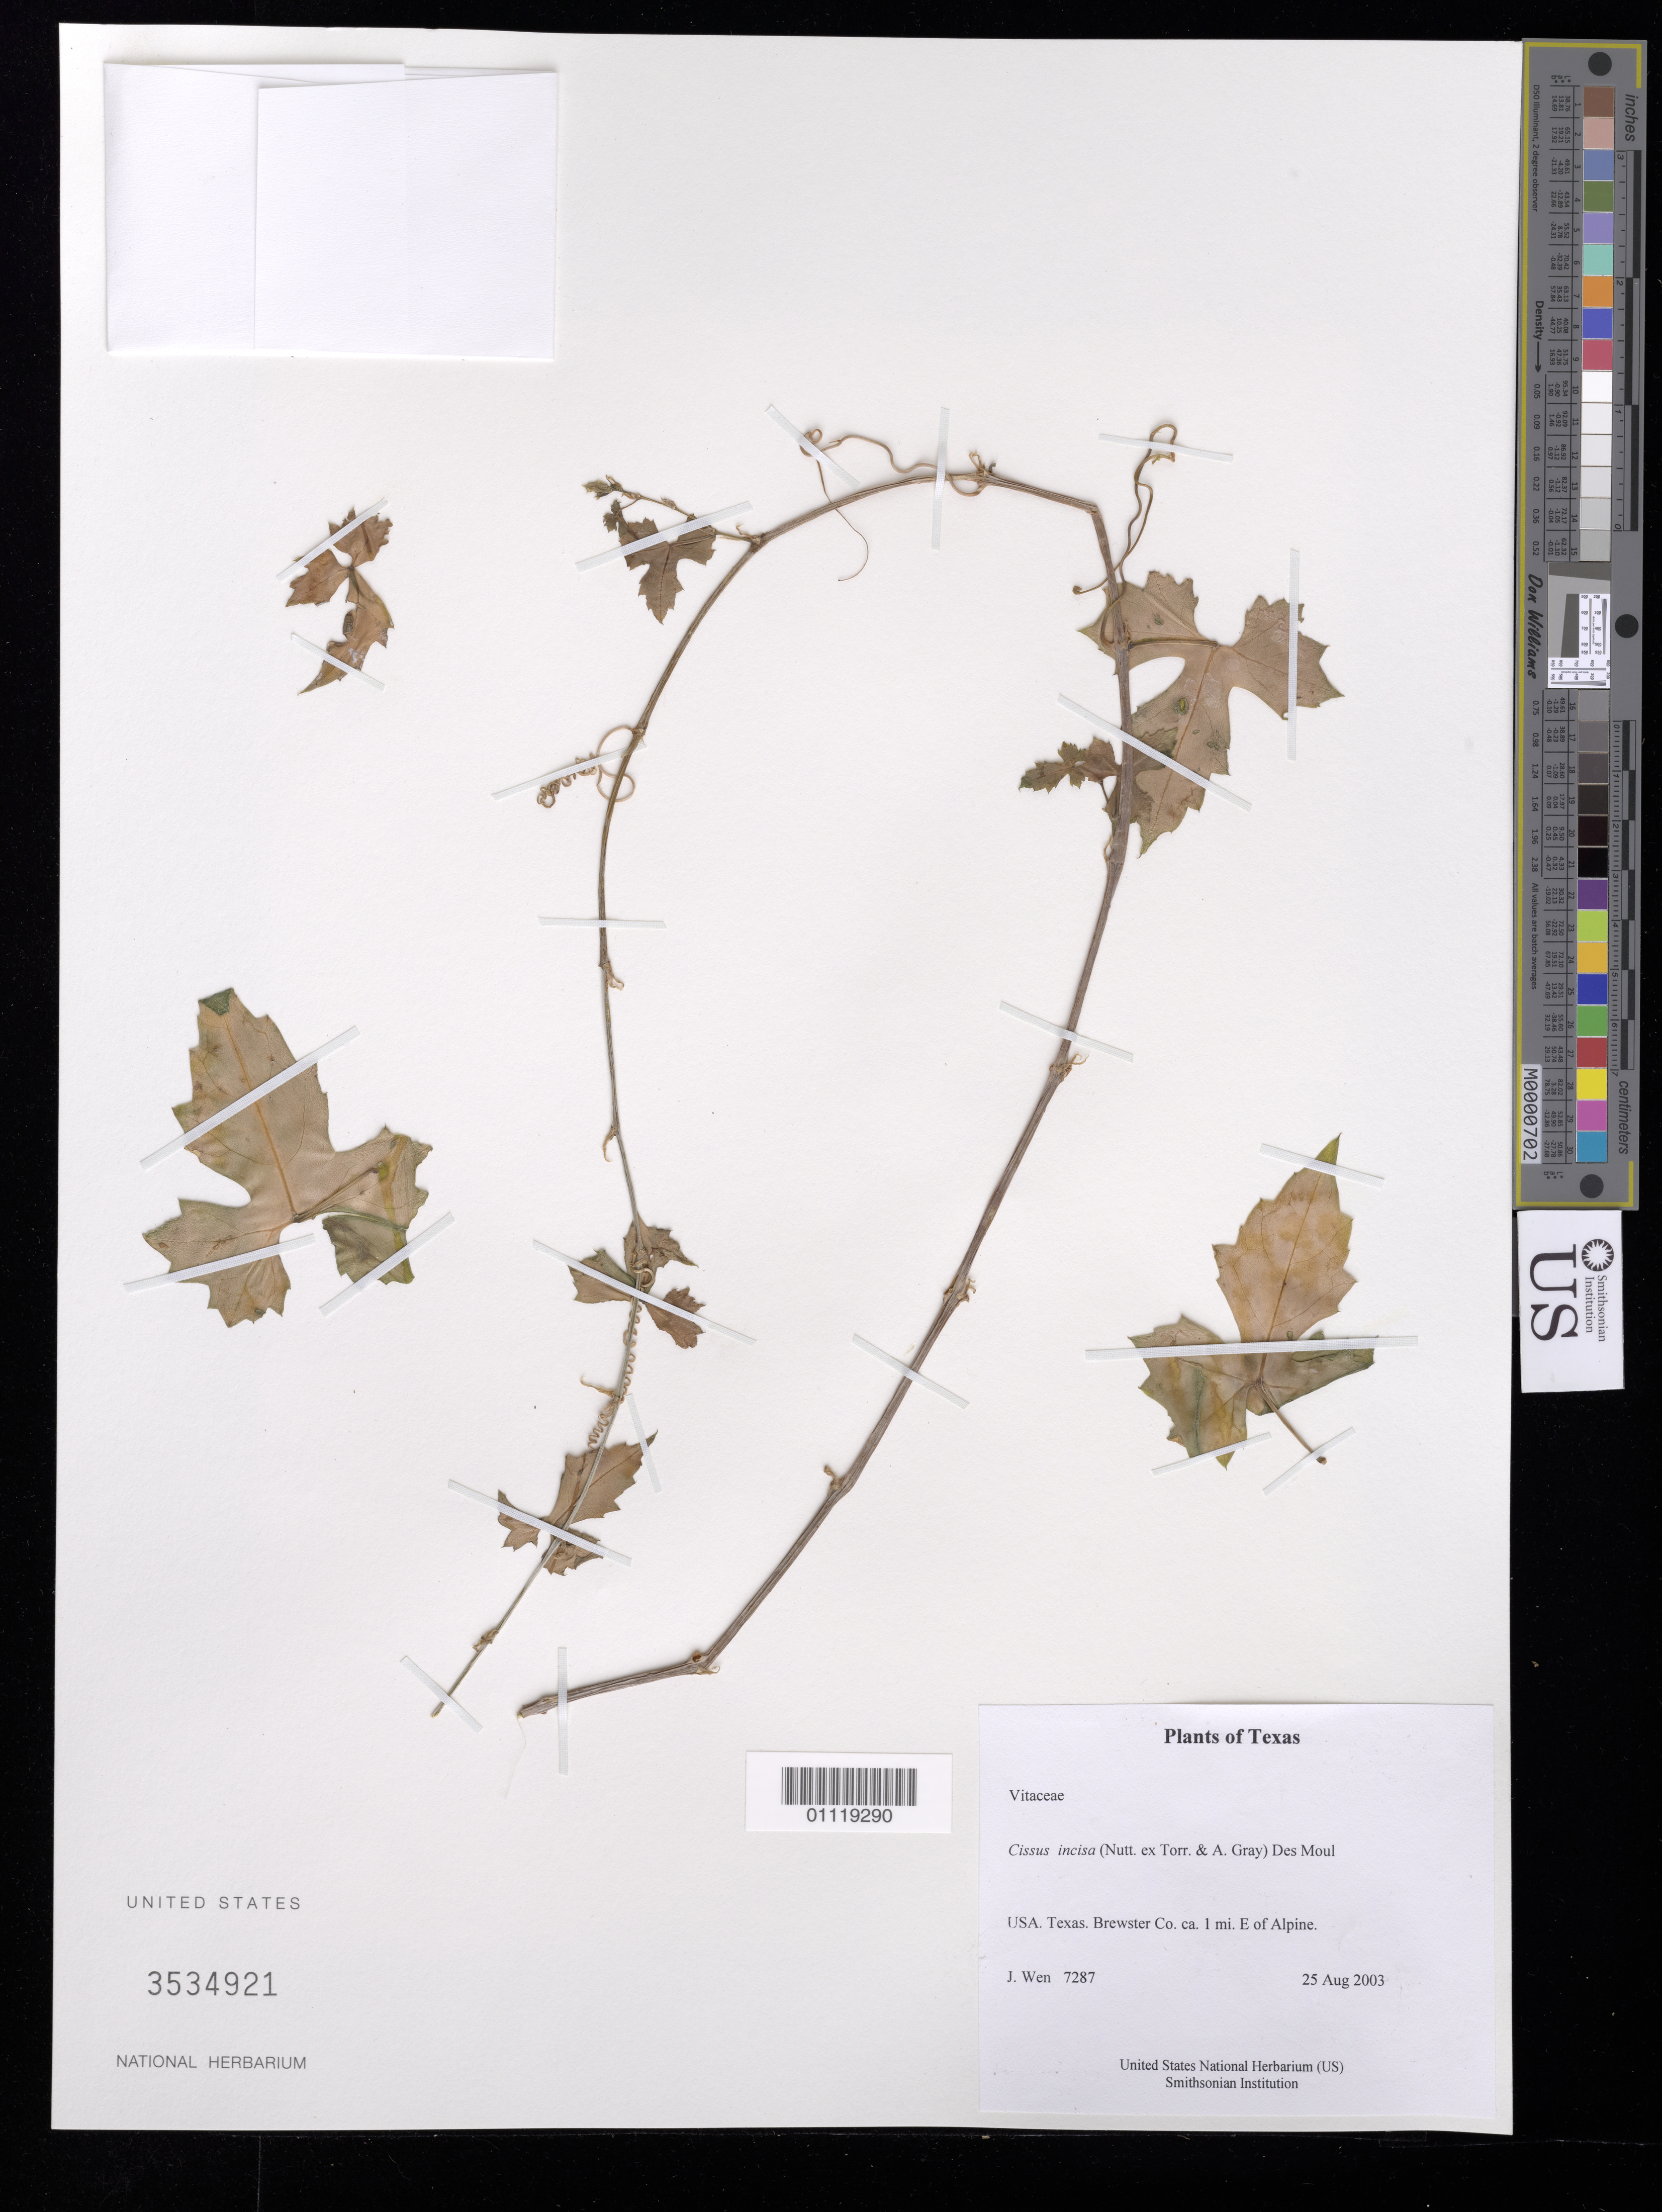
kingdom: Plantae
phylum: Tracheophyta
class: Magnoliopsida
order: Vitales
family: Vitaceae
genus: Cissus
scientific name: Cissus incisa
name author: Des Moul.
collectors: J. Wen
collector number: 7287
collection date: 2003-08-25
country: United States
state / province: Texas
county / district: Brewster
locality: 1 mi E of Alpine.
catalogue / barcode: US 3534921